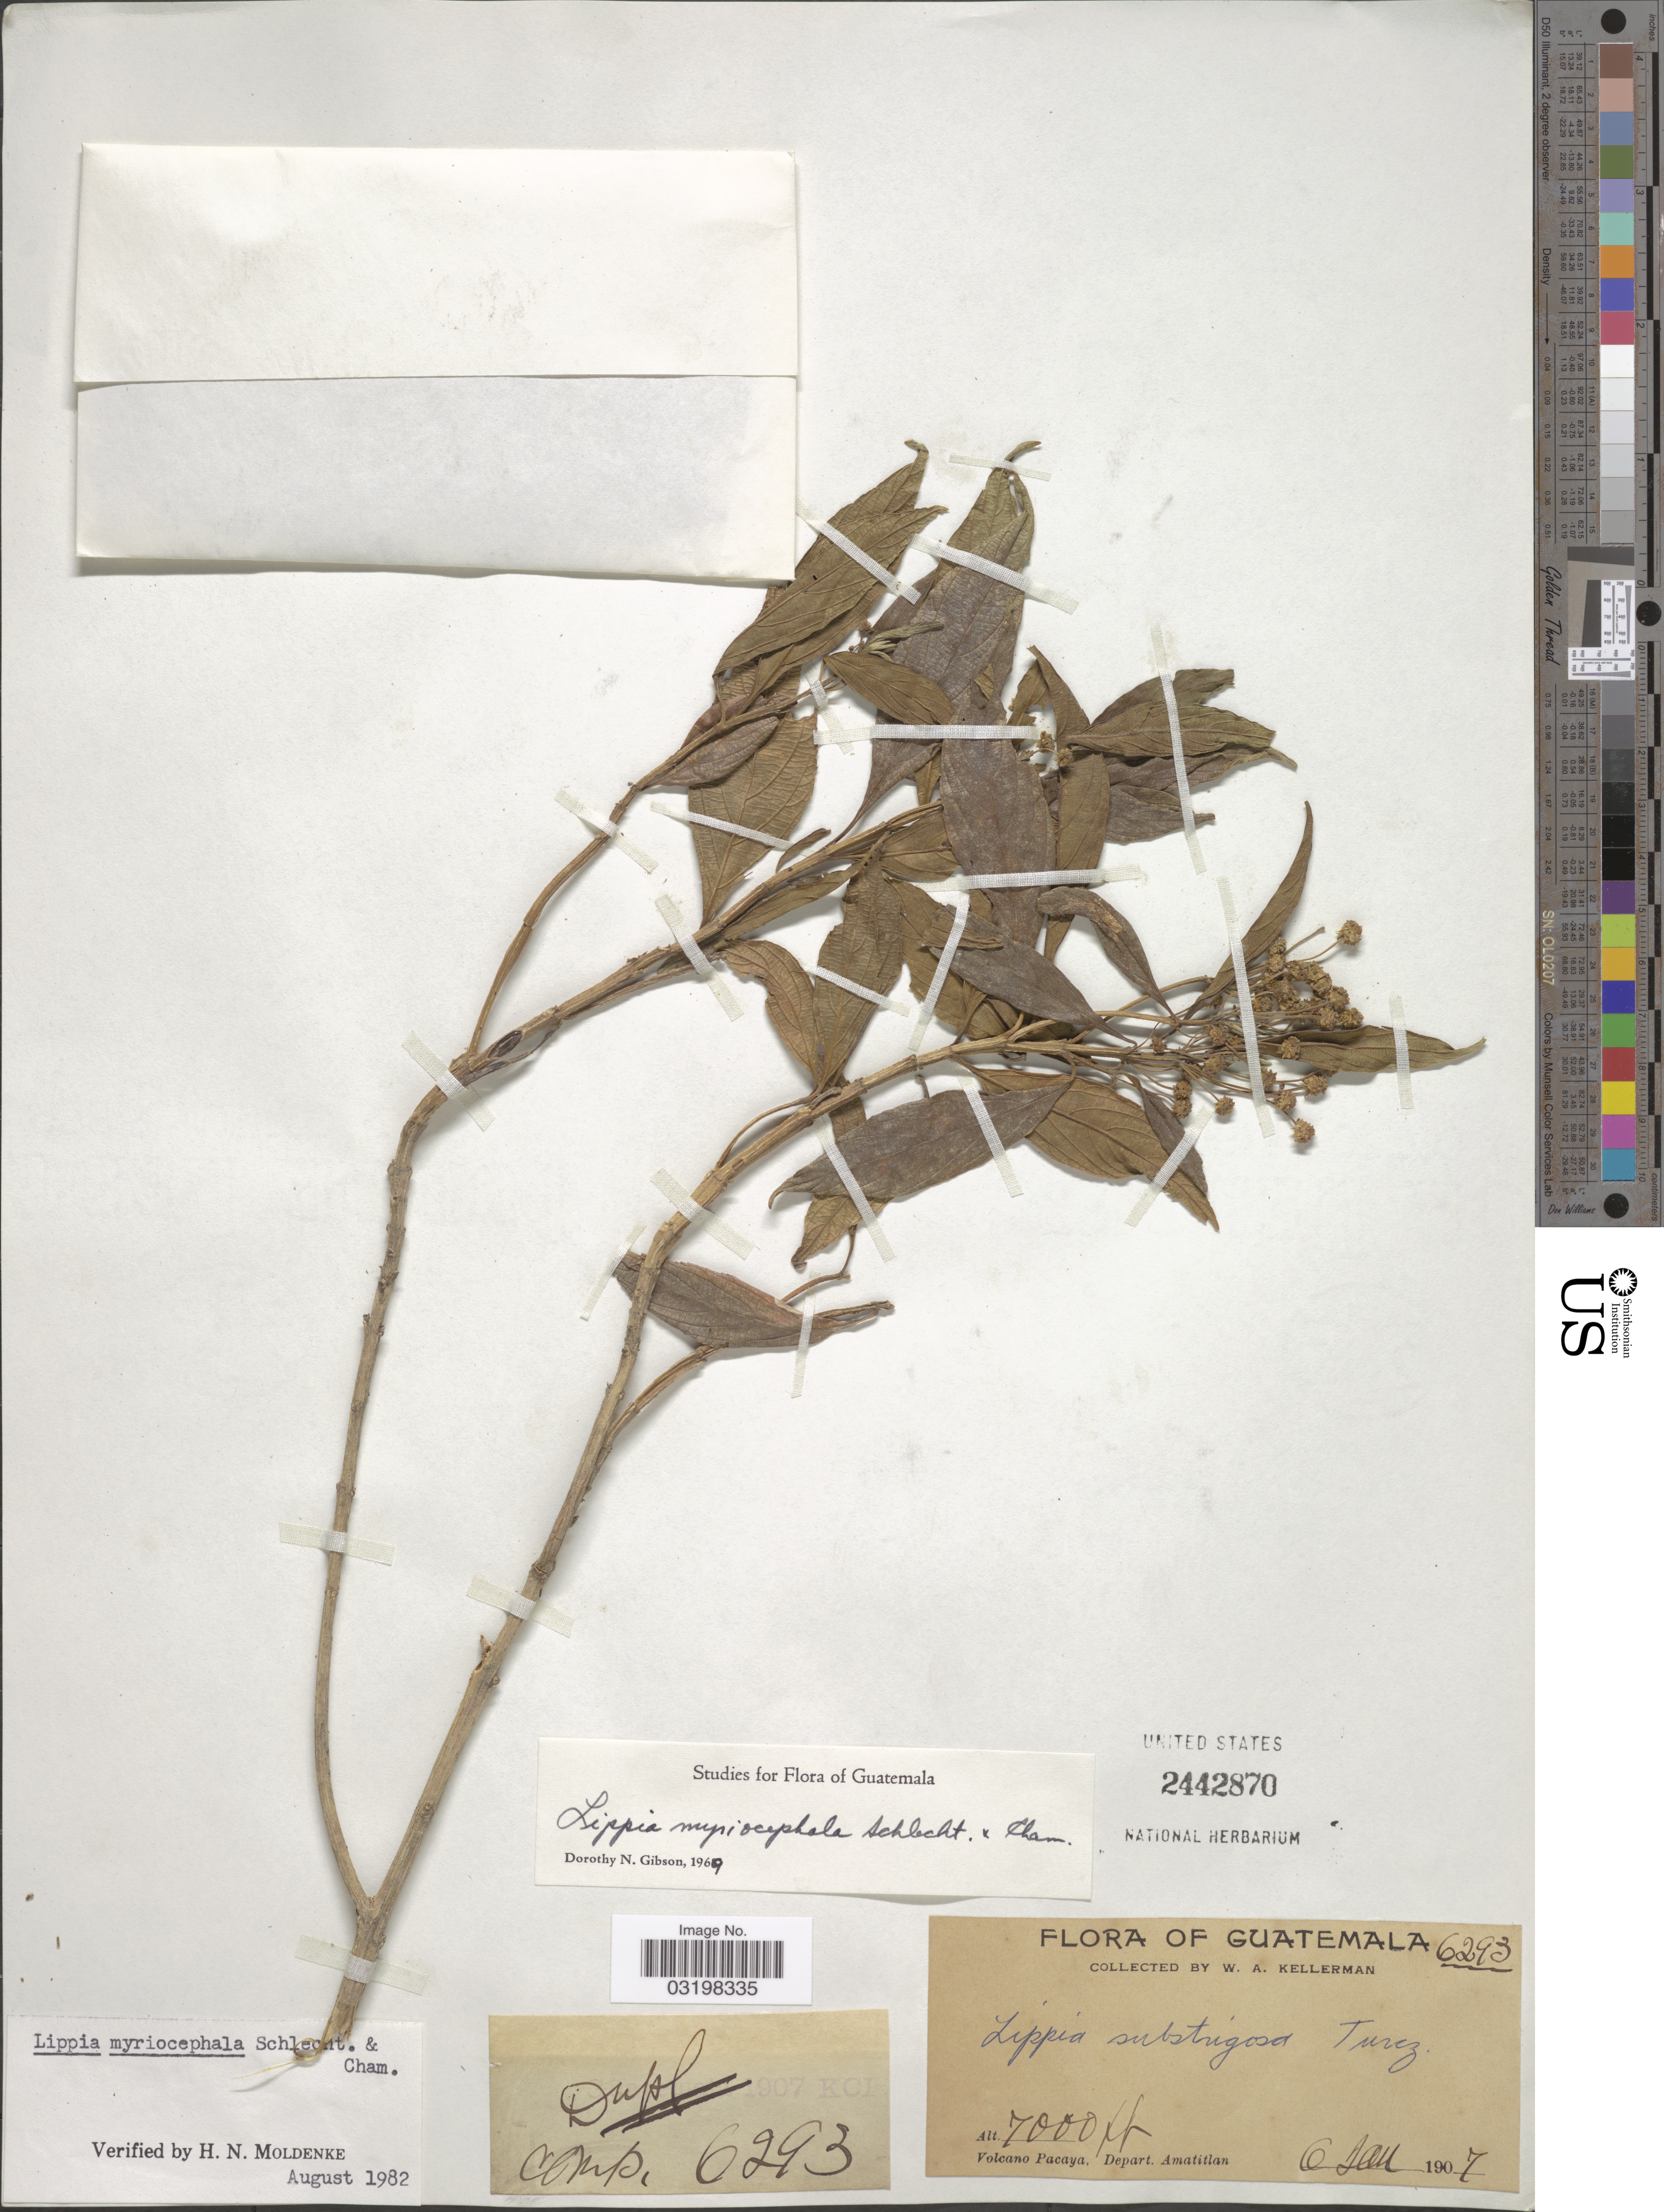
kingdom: Plantae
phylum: Tracheophyta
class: Magnoliopsida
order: Lamiales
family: Verbenaceae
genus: Lippia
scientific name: Lippia myriocephala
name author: Schltdl. & Cham.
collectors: W. Kellerman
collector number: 6293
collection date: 1907-01-06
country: Guatemala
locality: Volcano Pacaya, Depart. Amatitlan.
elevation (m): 2134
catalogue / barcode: US 2442870